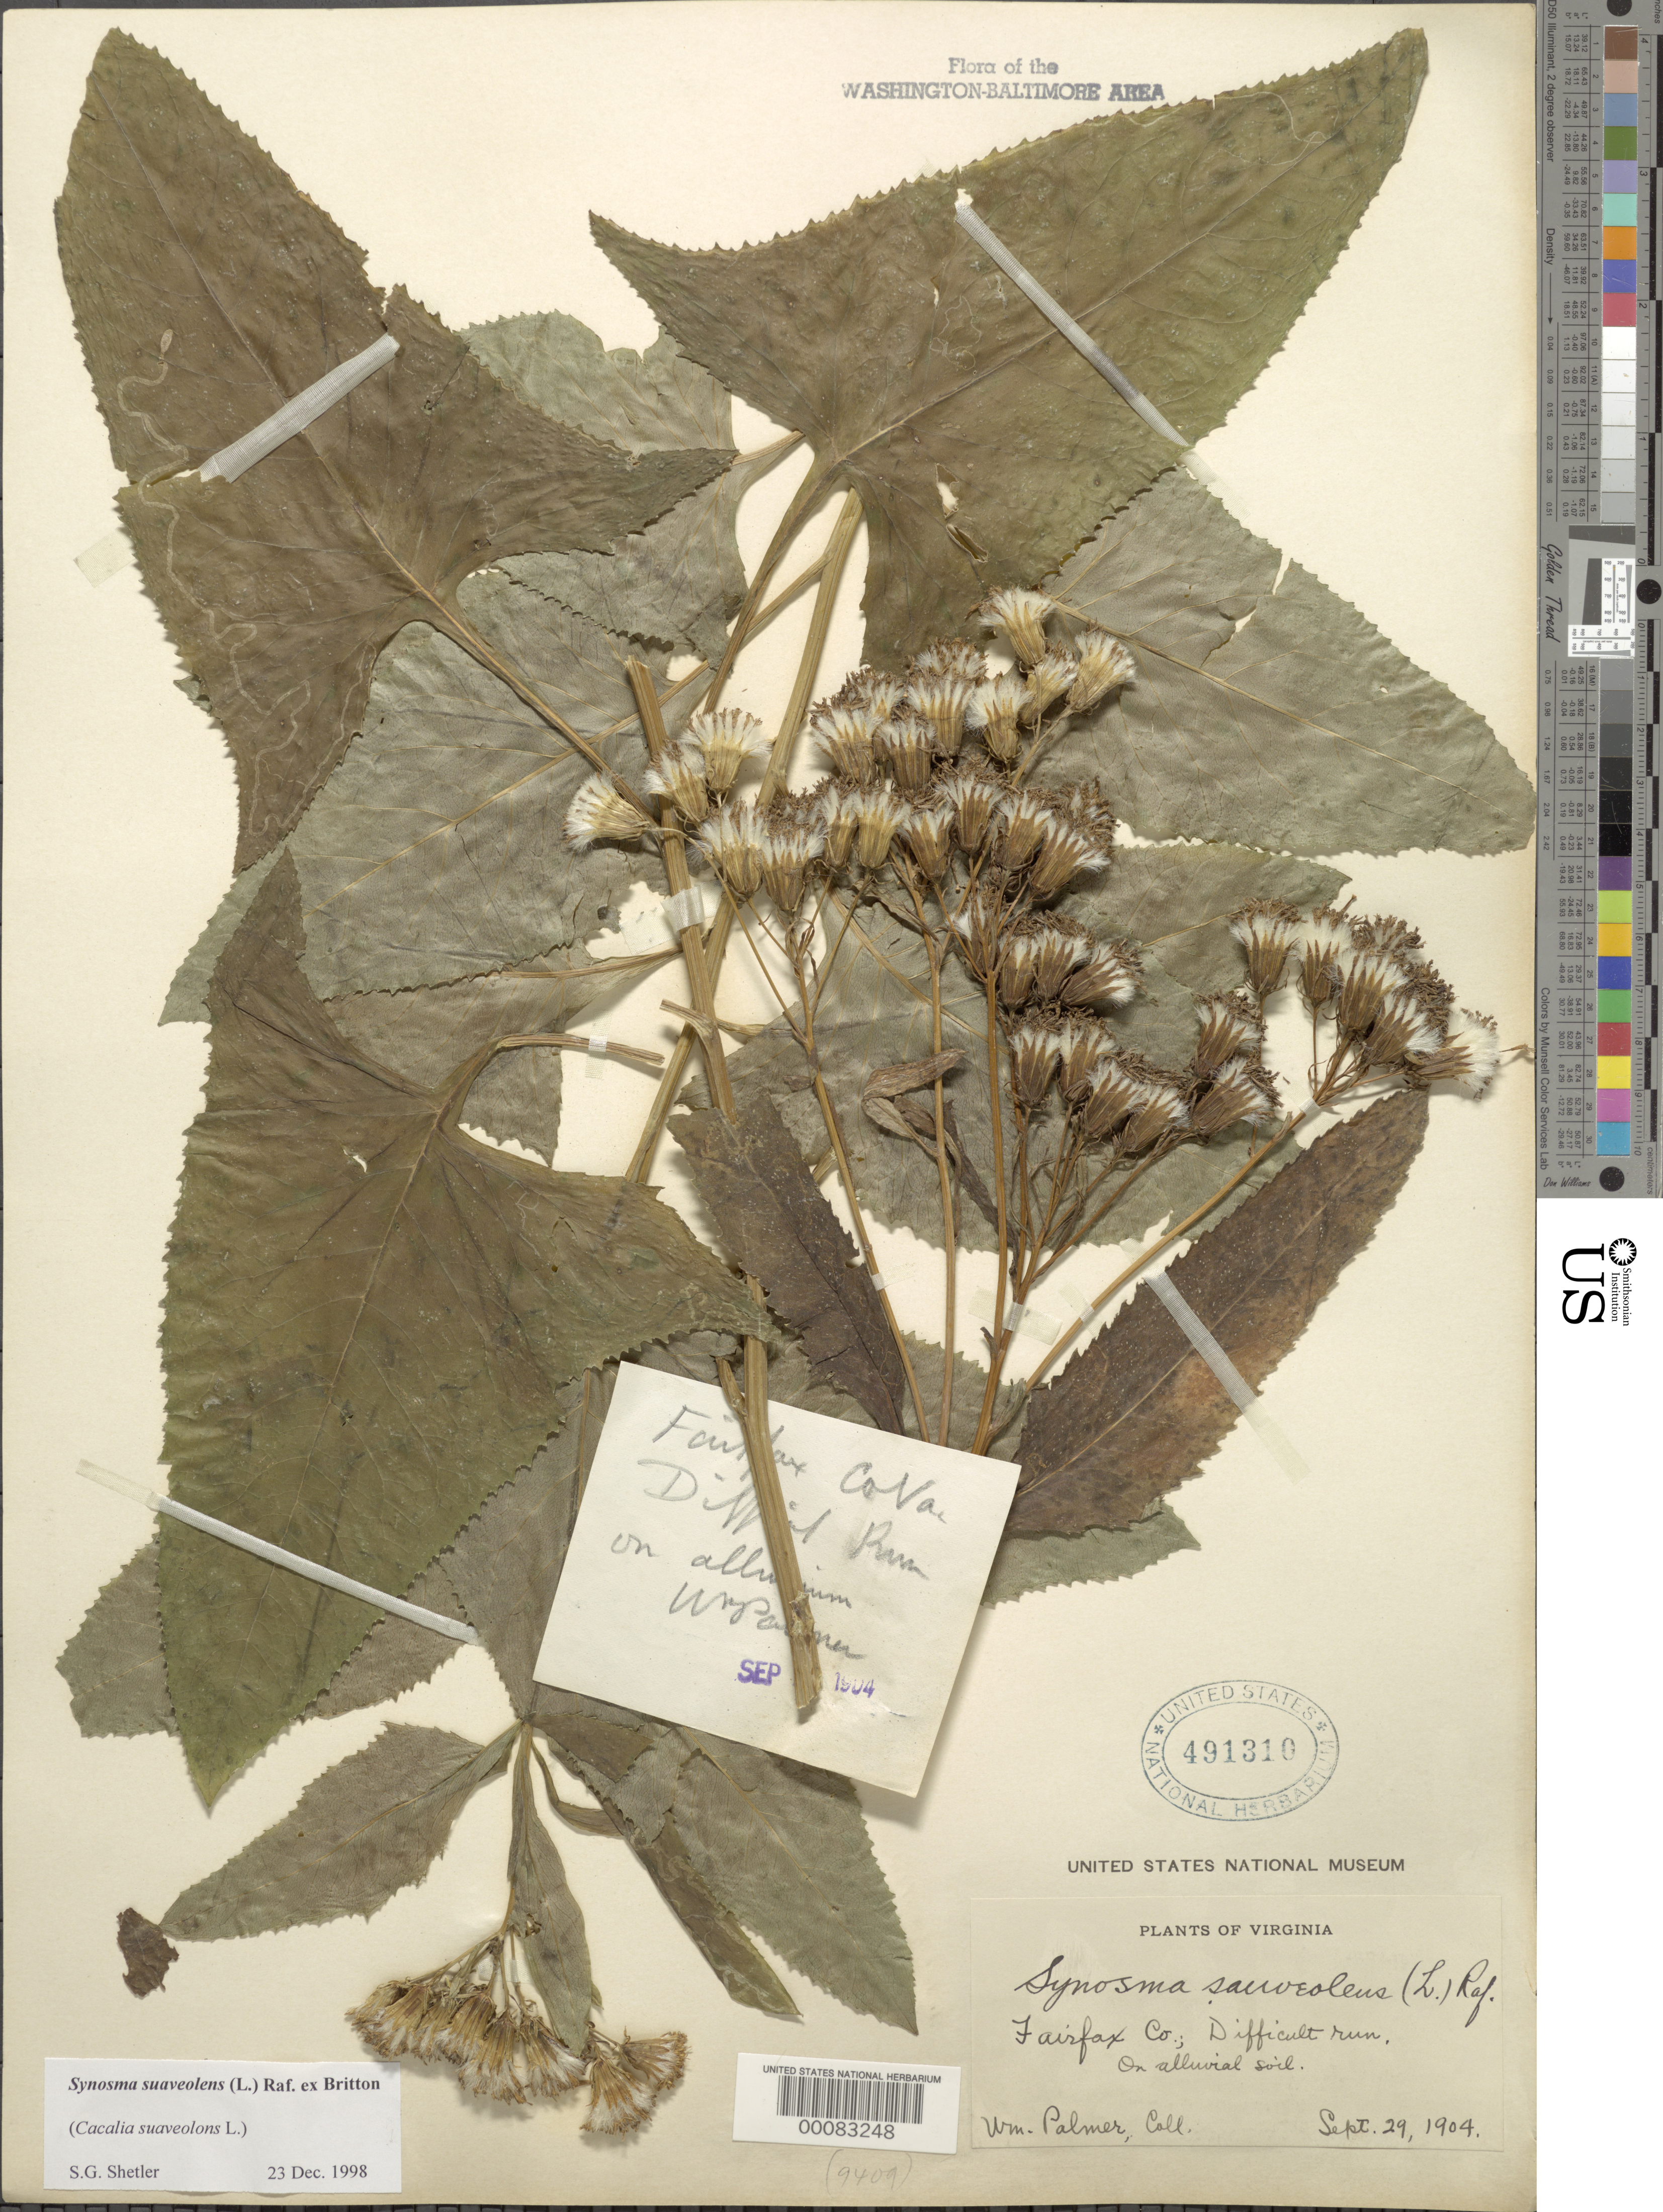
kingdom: Plantae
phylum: Tracheophyta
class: Magnoliopsida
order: Asterales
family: Asteraceae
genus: Hasteola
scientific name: Hasteola suaveolens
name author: (L.) Pojark.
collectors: W. Palmer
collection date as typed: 29 Sep 1904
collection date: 1904-09-29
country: United States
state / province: Virginia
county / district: Fairfax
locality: Difficult Run C. & O. Canal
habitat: Alluvial soil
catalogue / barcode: US 491310